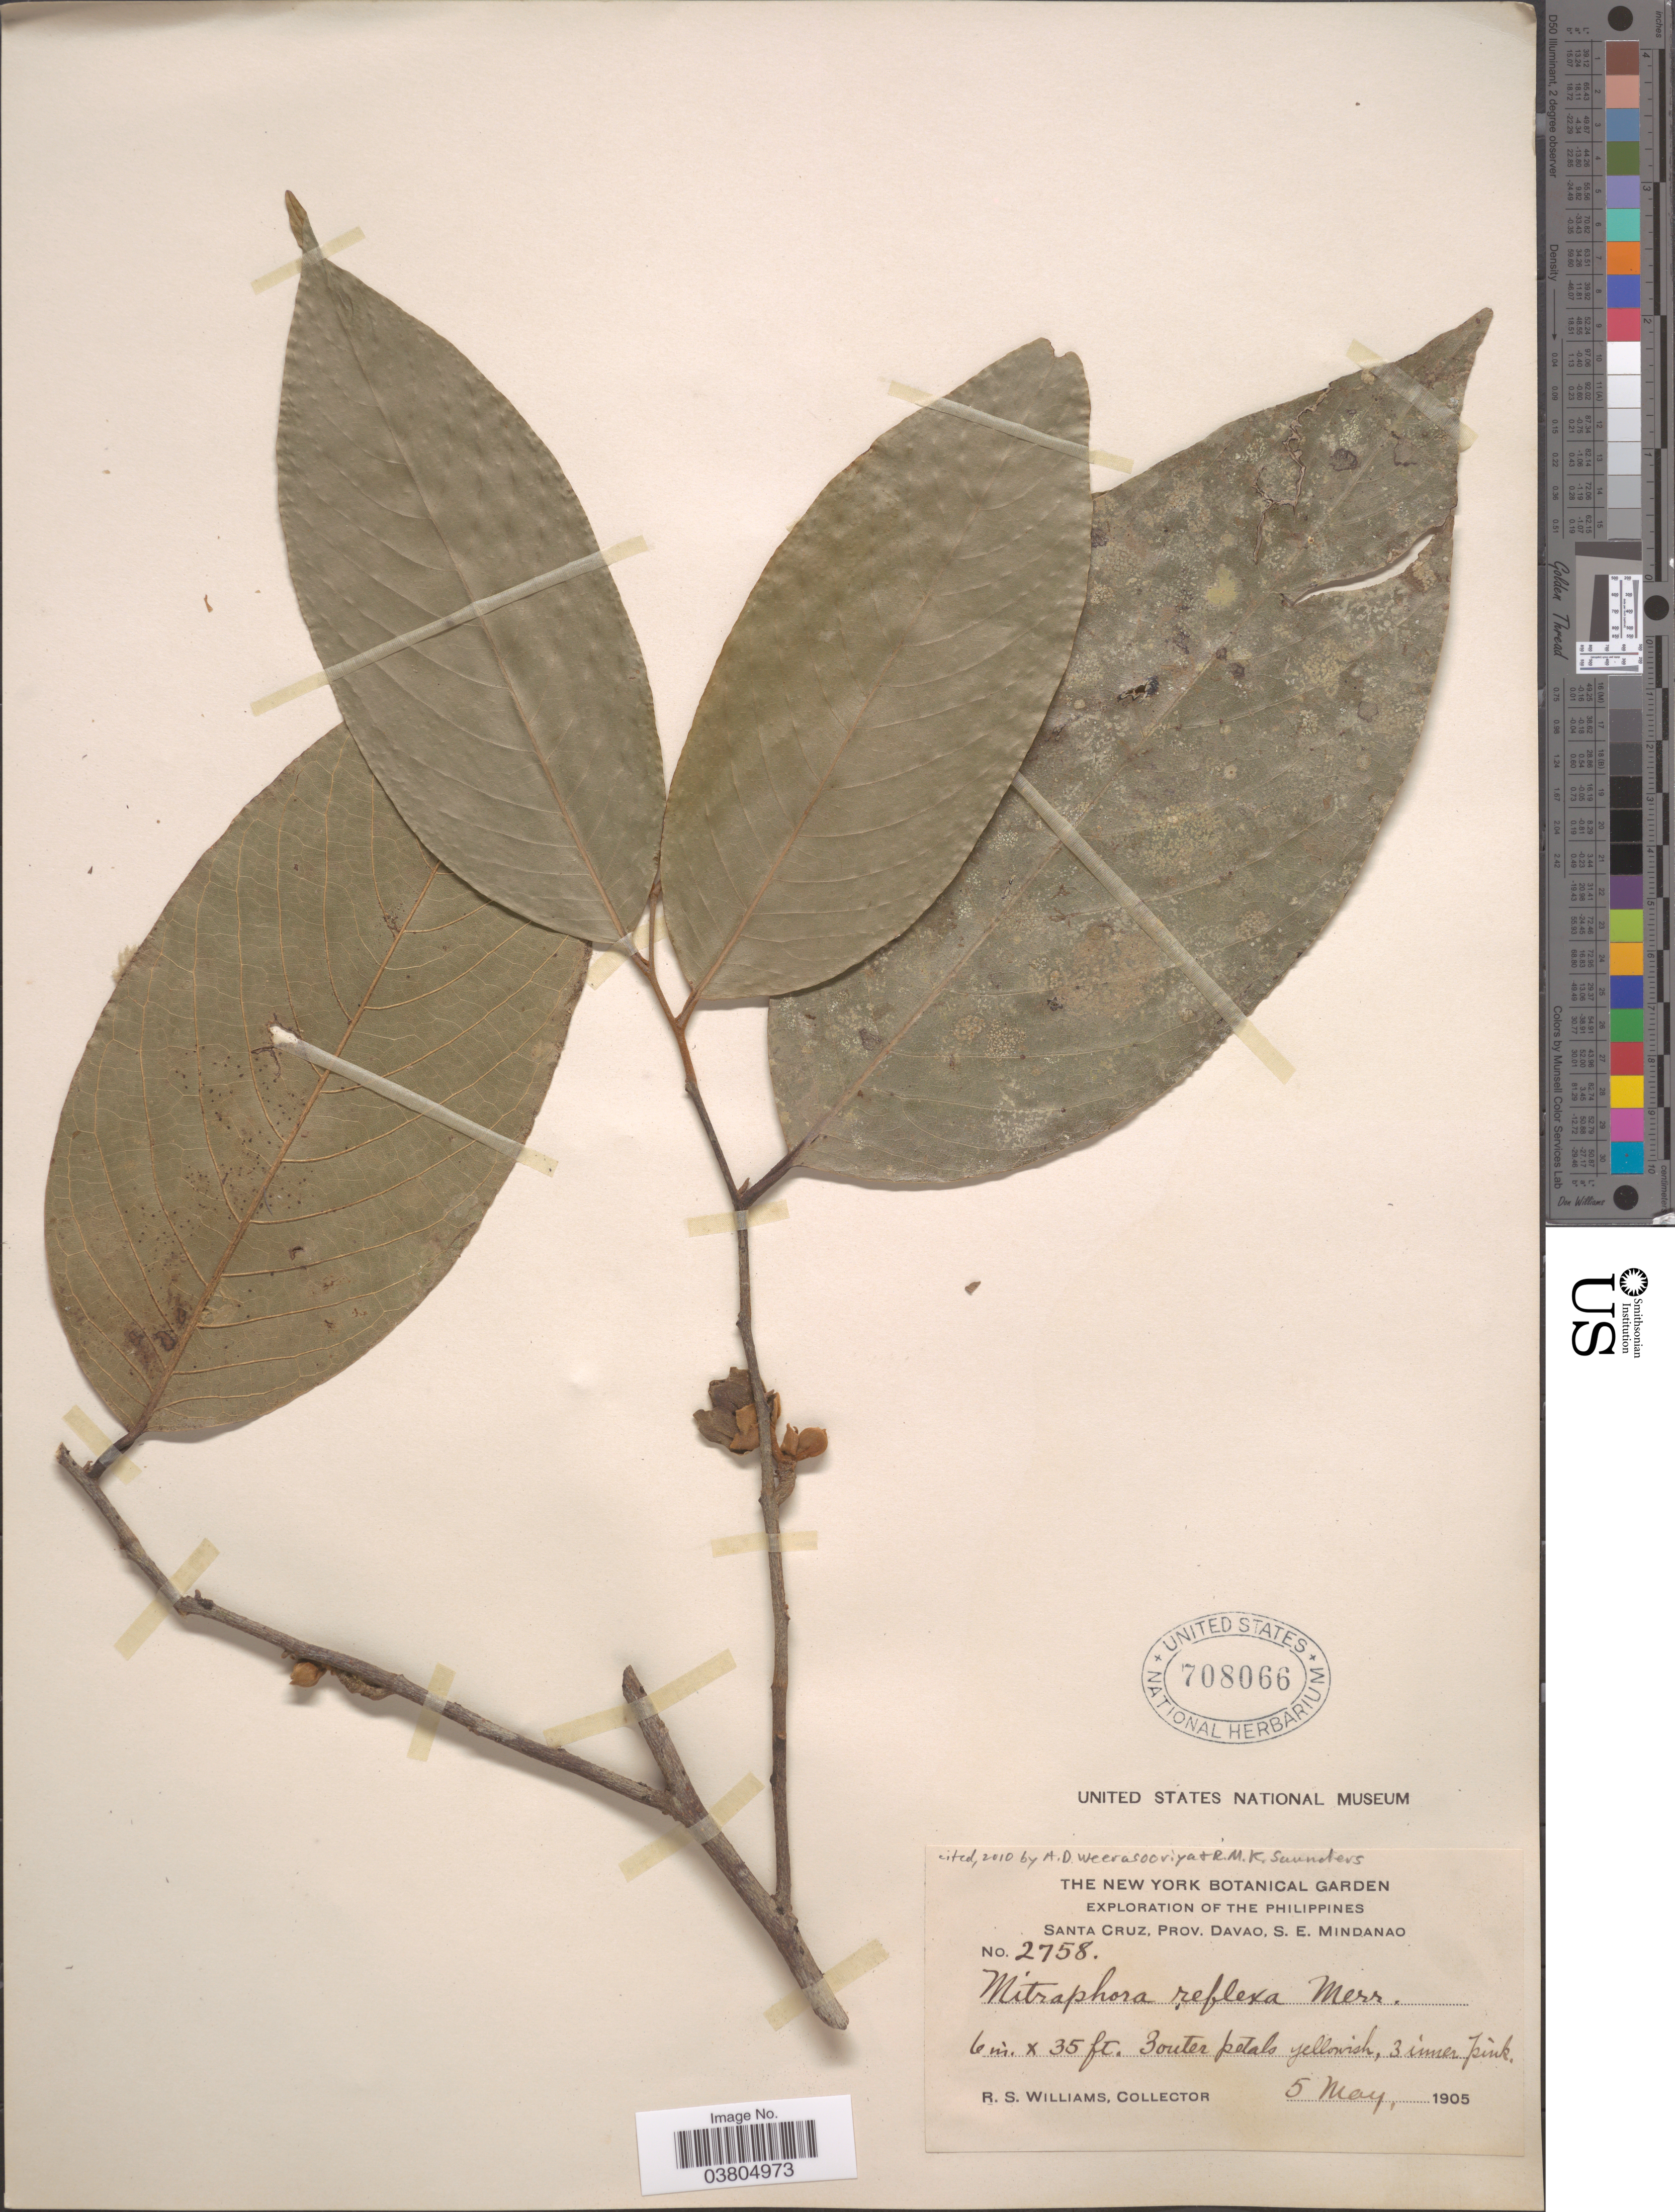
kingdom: Plantae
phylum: Tracheophyta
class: Magnoliopsida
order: Magnoliales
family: Annonaceae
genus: Mitrephora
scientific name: Mitrephora reflexa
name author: Merr.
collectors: R. S. Williams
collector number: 2758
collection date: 1905-05-05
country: Philippines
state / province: Davao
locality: Santa Cruz. S.E. Mindanao.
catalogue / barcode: US 708066